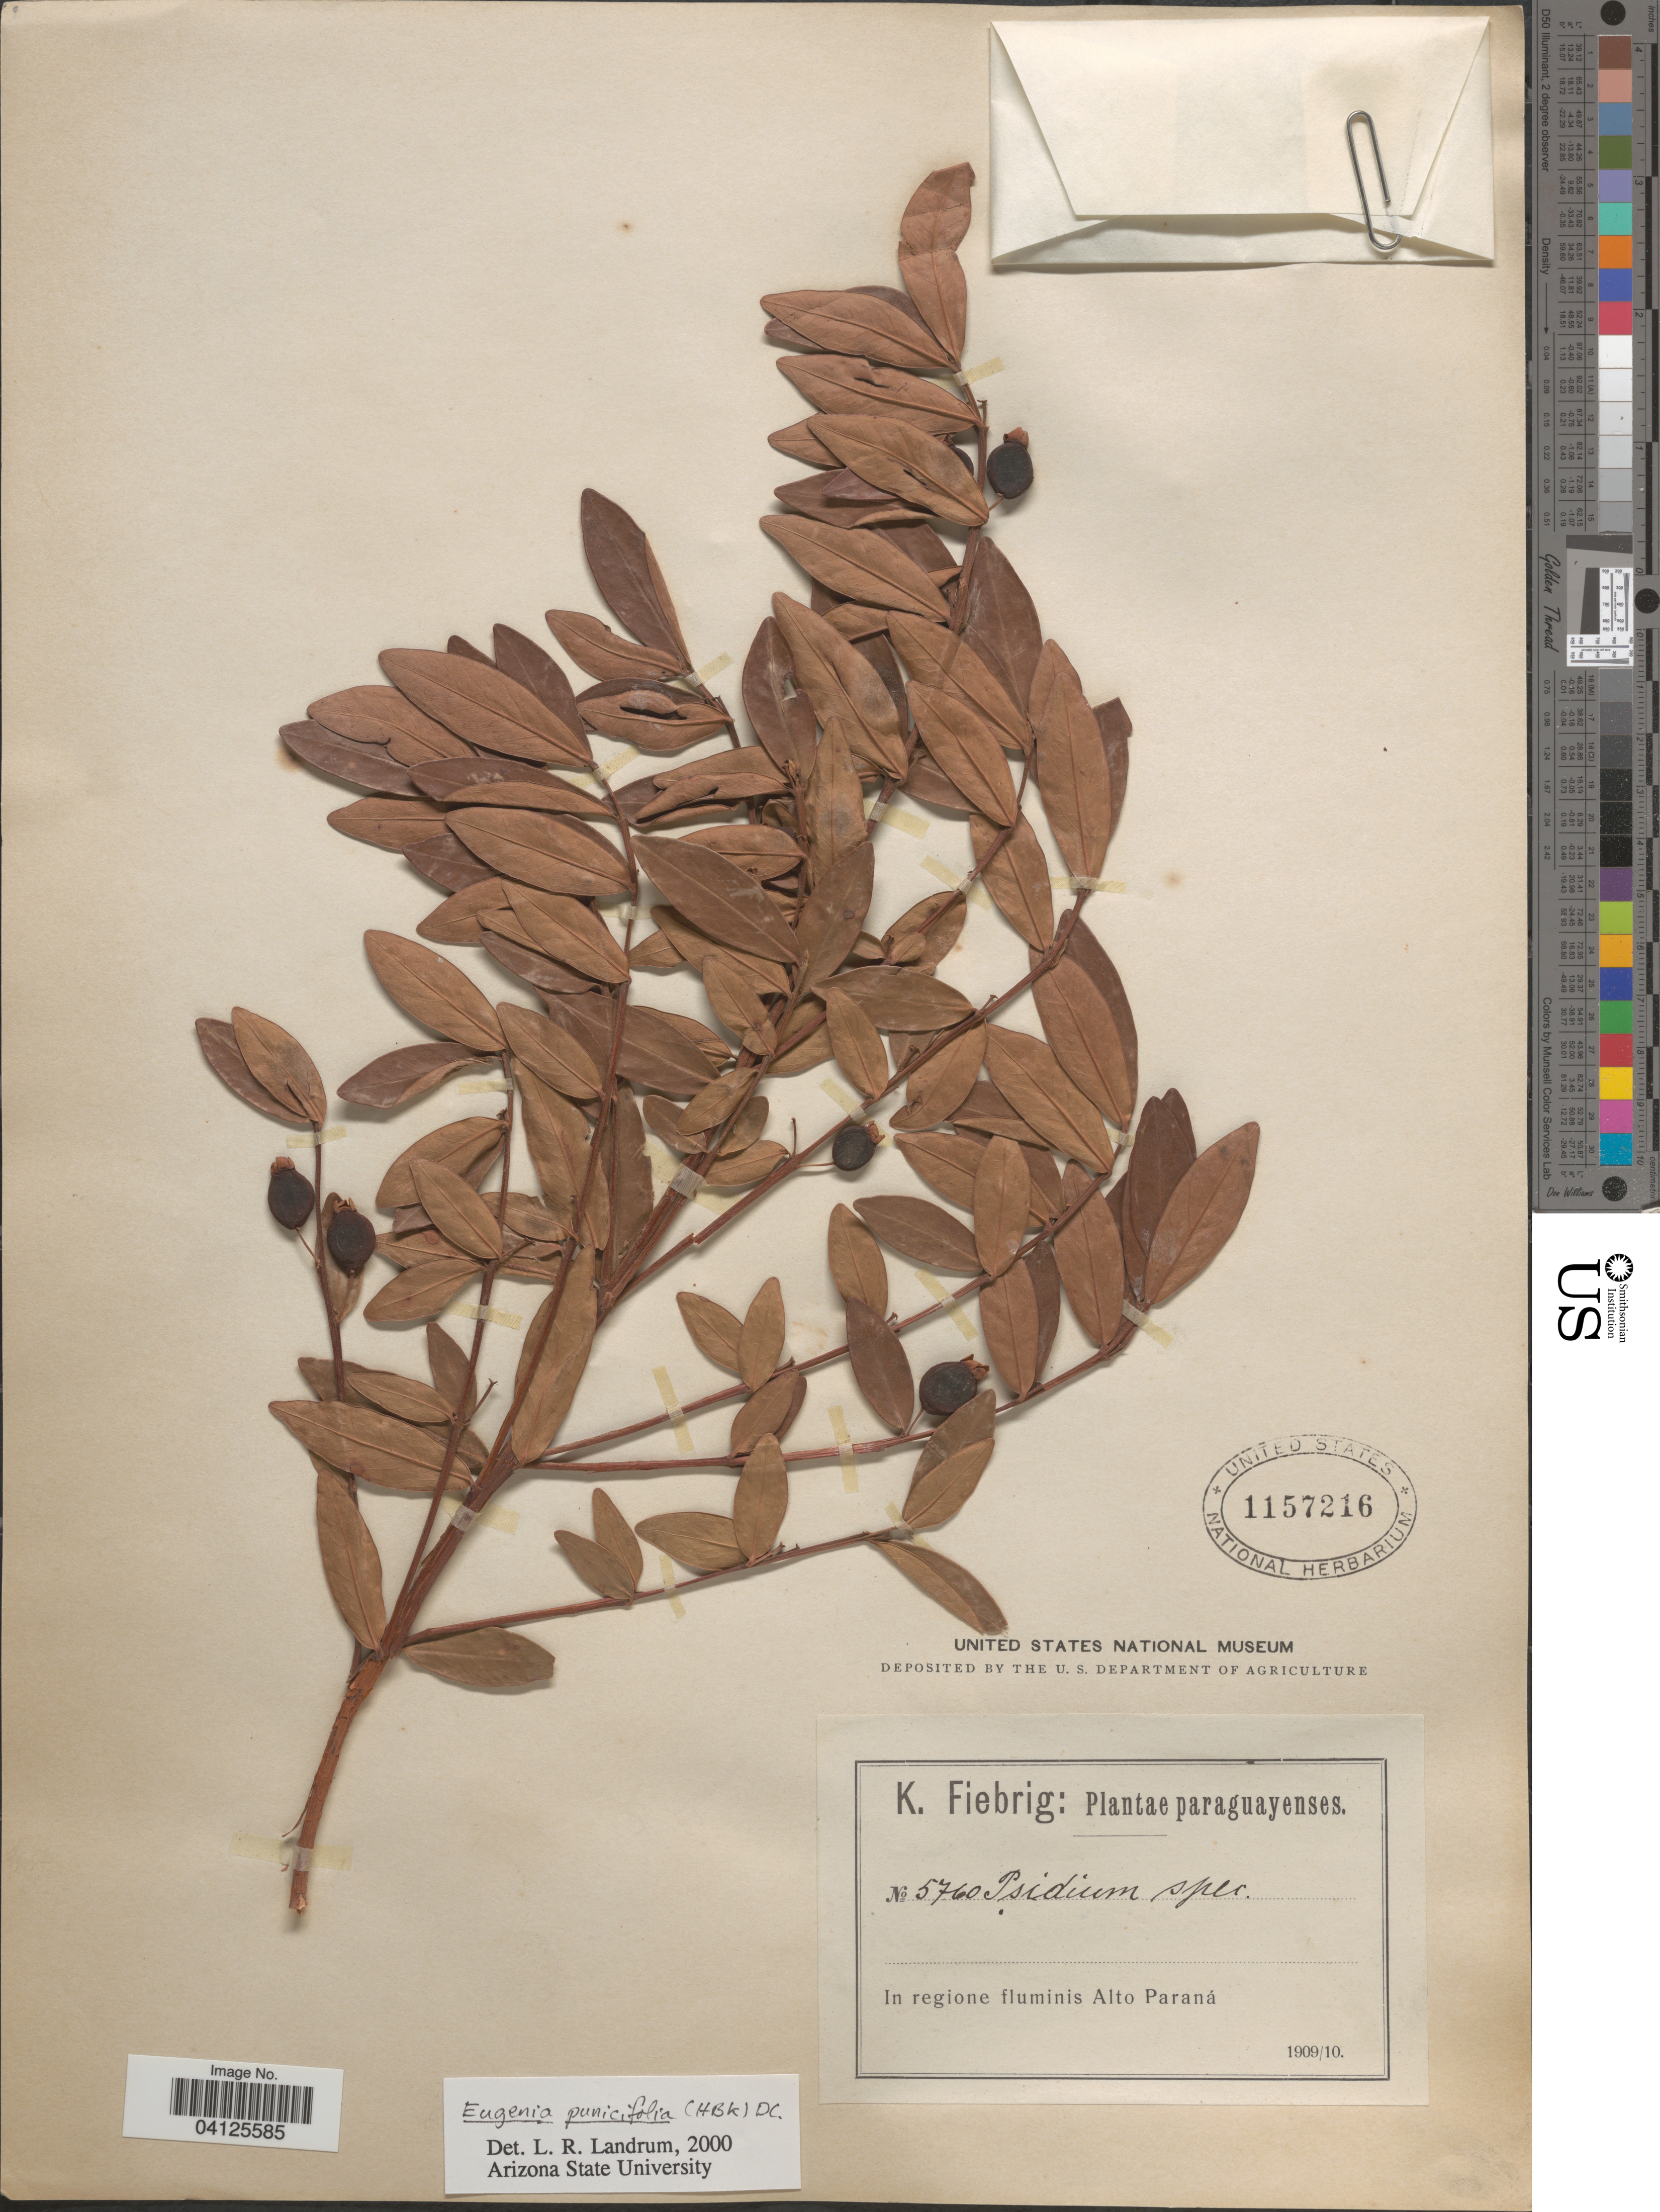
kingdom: Plantae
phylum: Tracheophyta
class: Magnoliopsida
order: Myrtales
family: Myrtaceae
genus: Eugenia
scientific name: Eugenia punicifolia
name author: (Kunth) DC.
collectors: K. Fiebrig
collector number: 5760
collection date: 1909/1910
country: Paraguay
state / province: Alto Parana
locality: In regione fluminis Alto Paraná.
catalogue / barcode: US 1157216